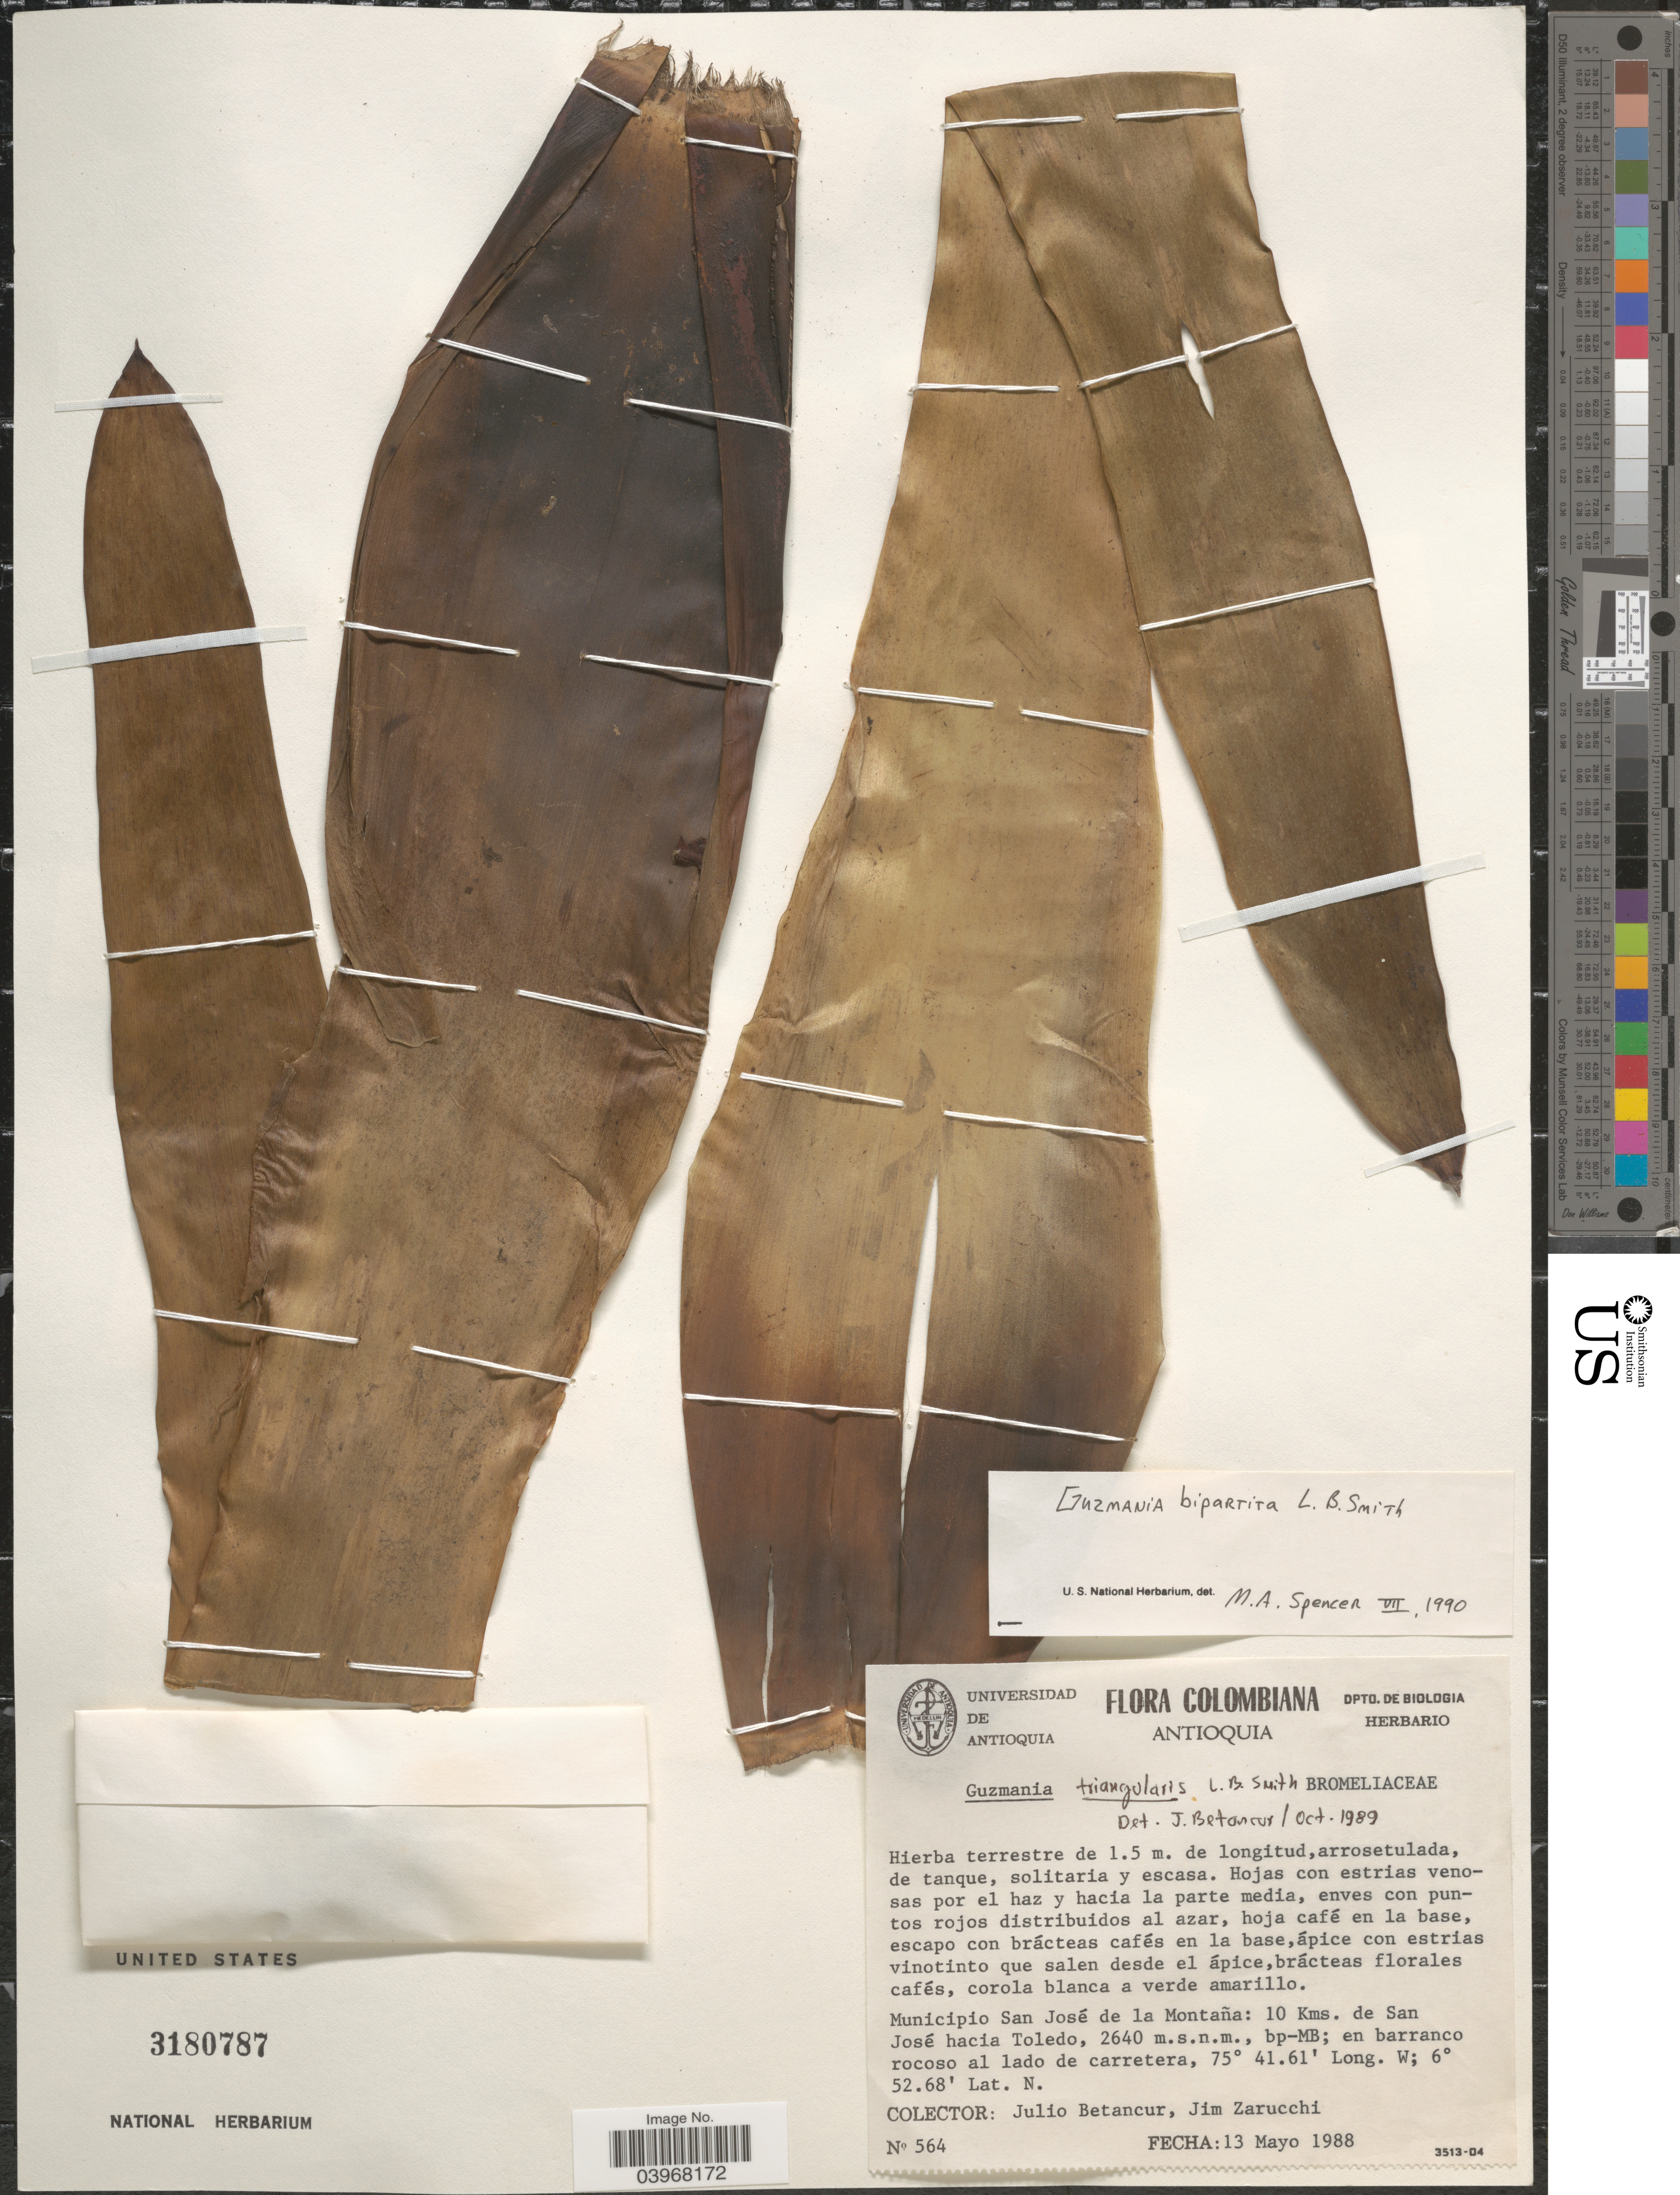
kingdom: Plantae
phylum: Tracheophyta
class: Liliopsida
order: Poales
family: Bromeliaceae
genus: Guzmania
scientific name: Guzmania bipartita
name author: L.B. Sm.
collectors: J. Betancur & J. L. Zarucchi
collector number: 564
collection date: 1988-05-13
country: Colombia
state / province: Antioquia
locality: Municipio San José de la Montaña: 10 Kms. de San José hacia Toledo.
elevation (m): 2640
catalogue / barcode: US 3180787